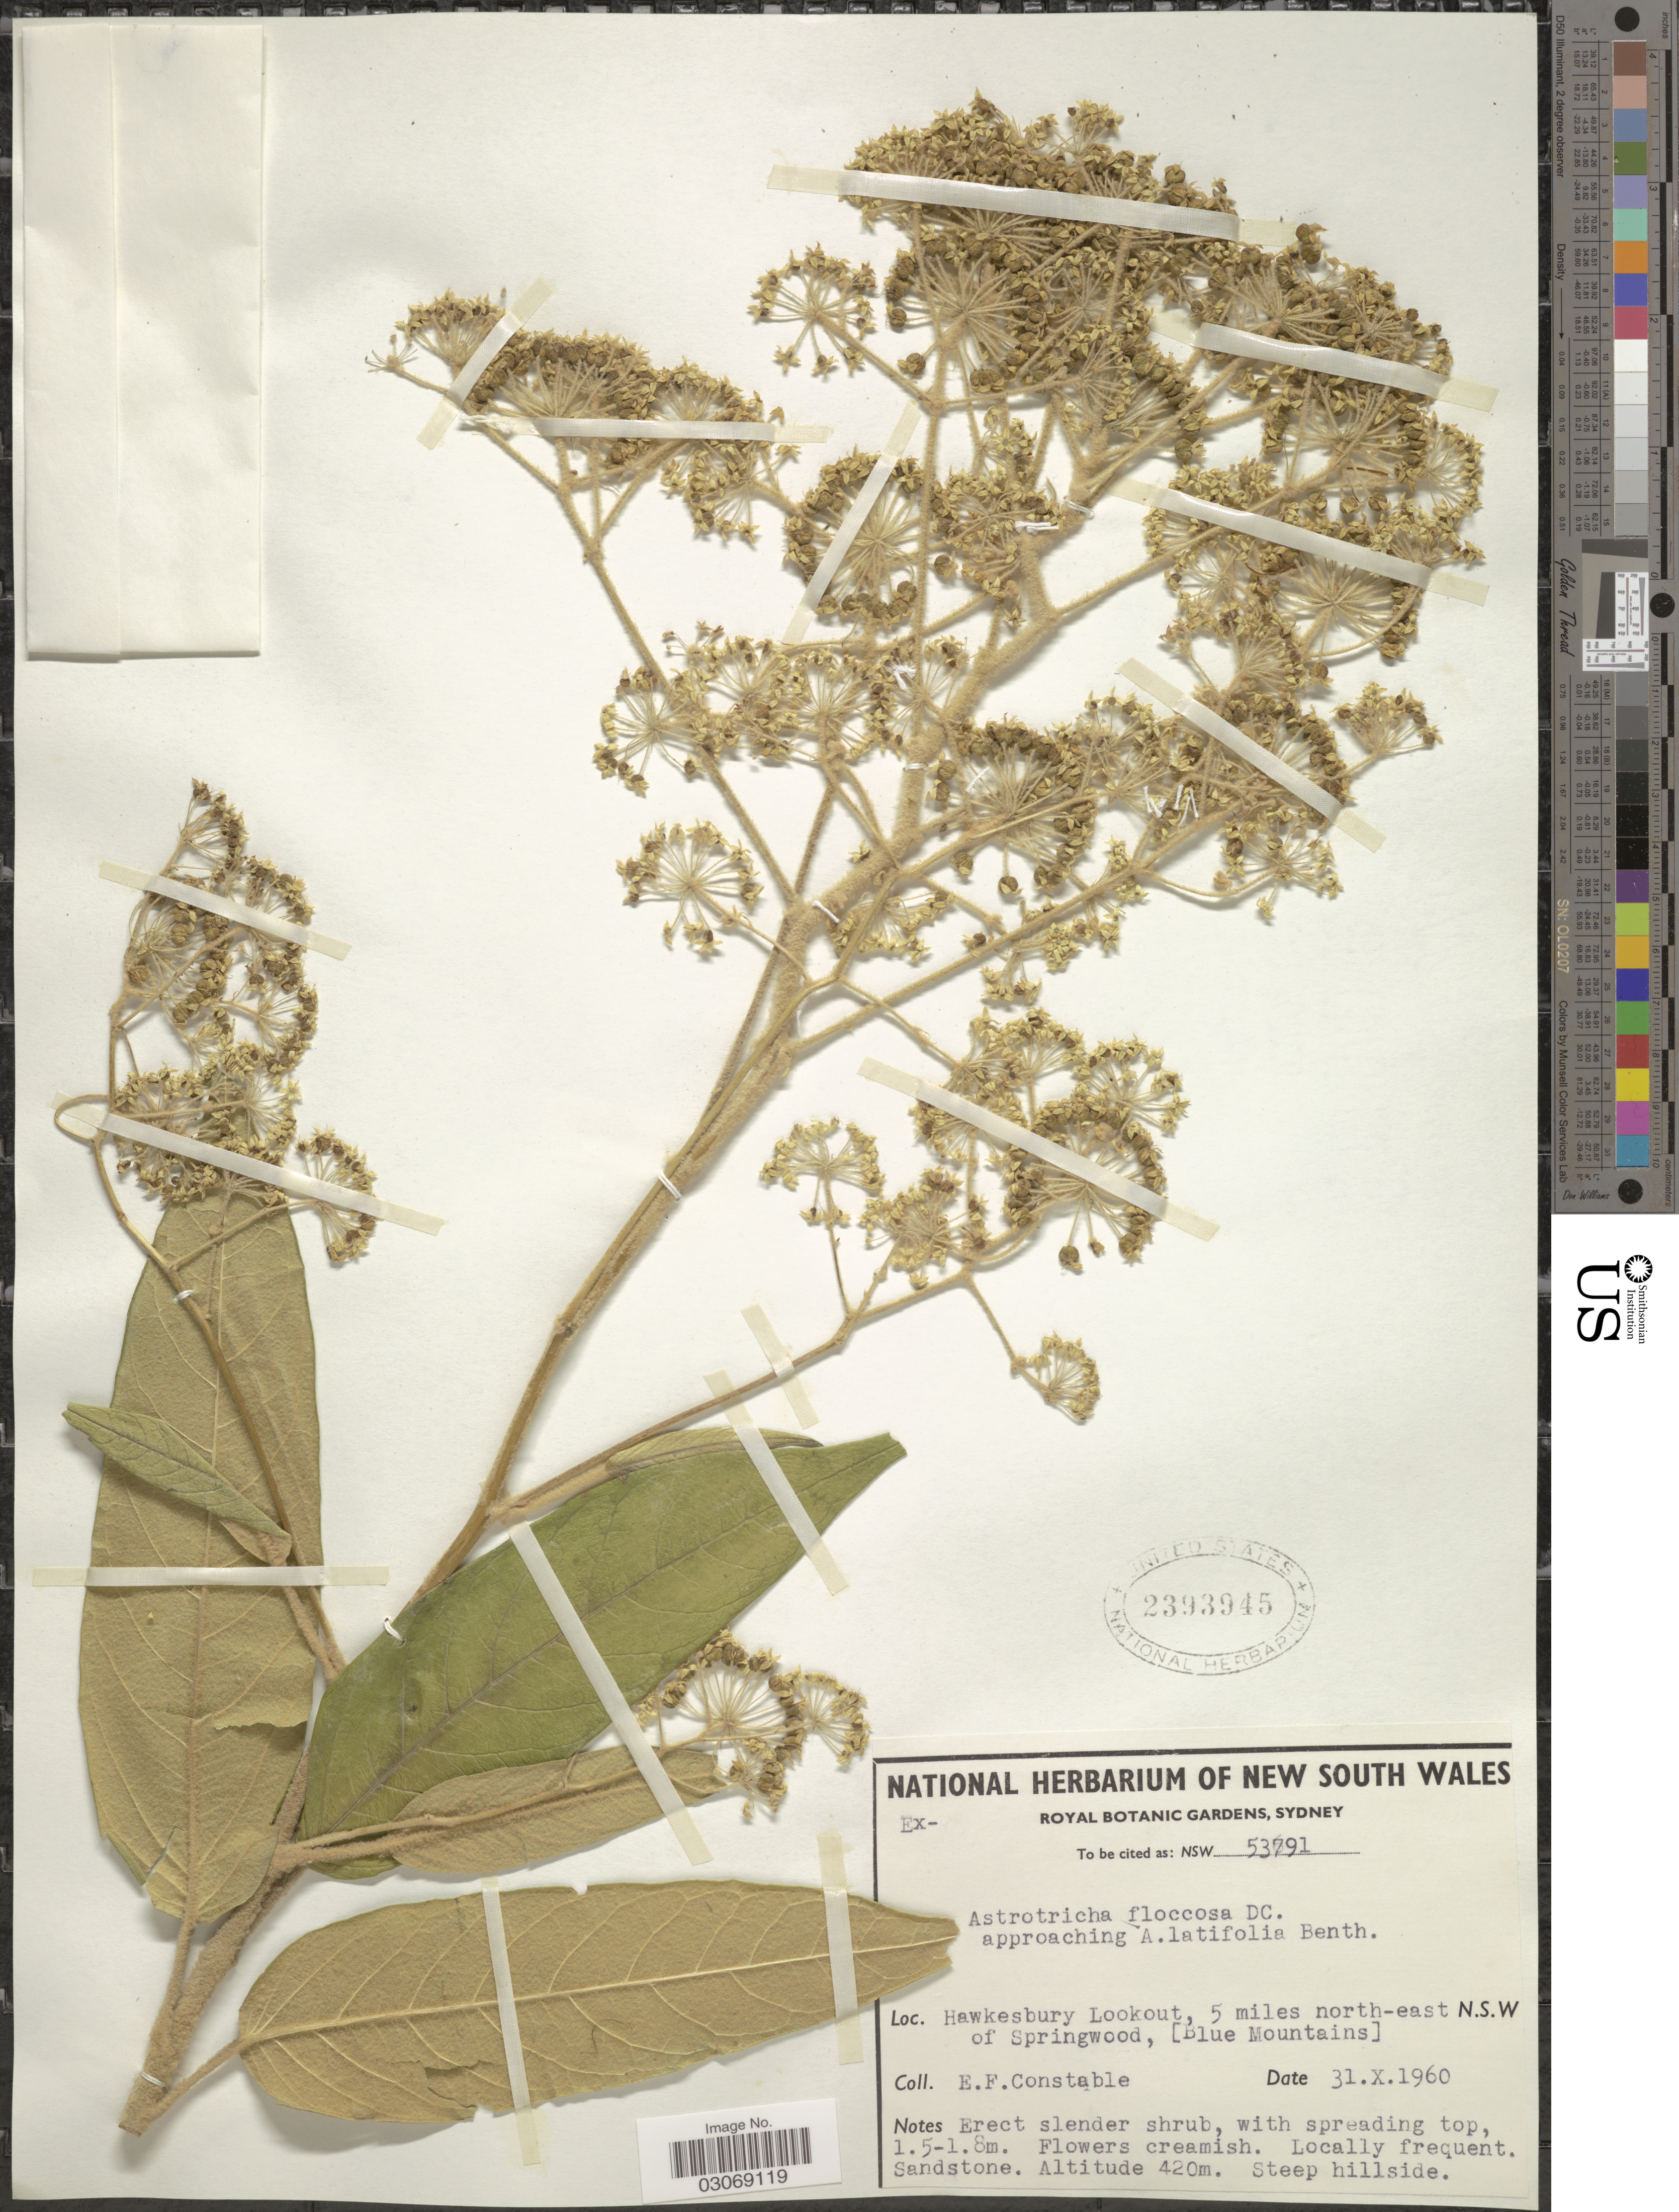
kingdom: Plantae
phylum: Tracheophyta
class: Magnoliopsida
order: Apiales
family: Araliaceae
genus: Astrotricha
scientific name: Astrotricha floccosa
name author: DC.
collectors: E. F. Constable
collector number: NSW 53791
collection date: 1960-10-31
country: Australia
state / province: New South Wales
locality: Hawkesbury Lookout, 5 miles north-east of Springwood, (Blue Mountains).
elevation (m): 420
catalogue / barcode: US 2393945